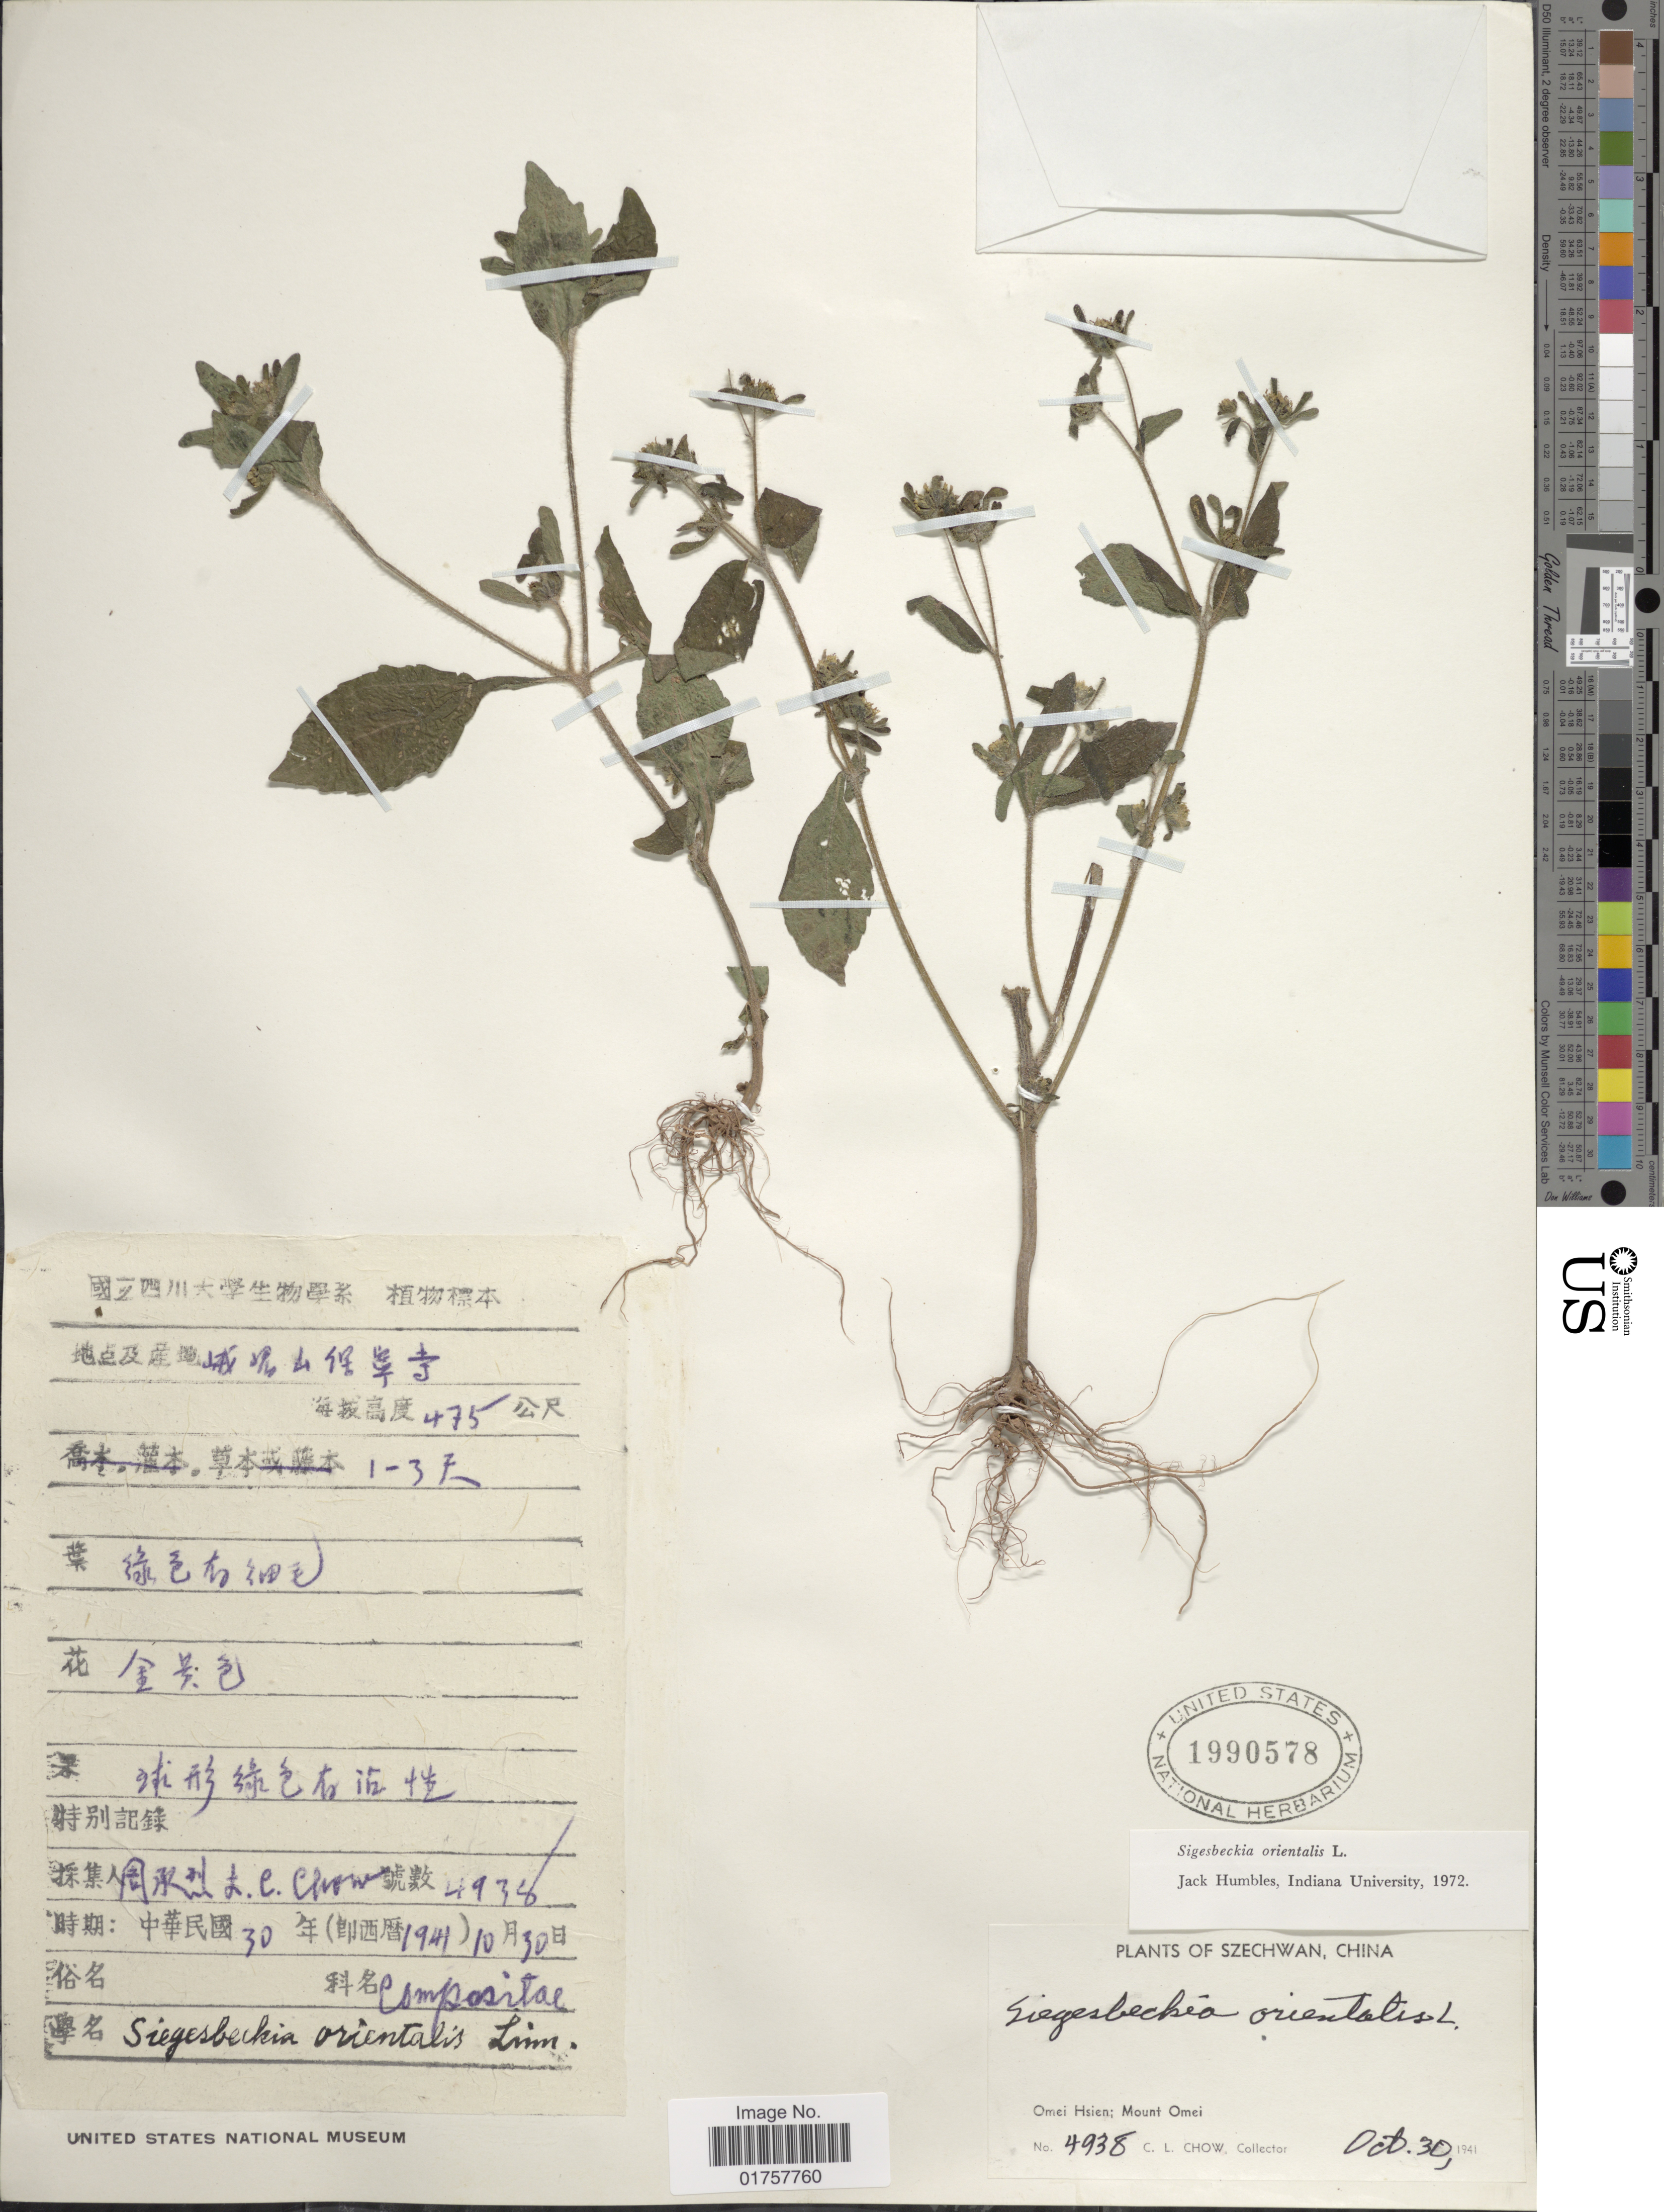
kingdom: Plantae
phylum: Tracheophyta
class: Magnoliopsida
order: Asterales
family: Asteraceae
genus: Sigesbeckia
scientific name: Sigesbeckia orientalis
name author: L.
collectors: C. Chow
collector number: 4938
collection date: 1941-10-30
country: China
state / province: Sichuan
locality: Szechwan. Omei Hsien; Mount Omei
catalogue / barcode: US 1990578